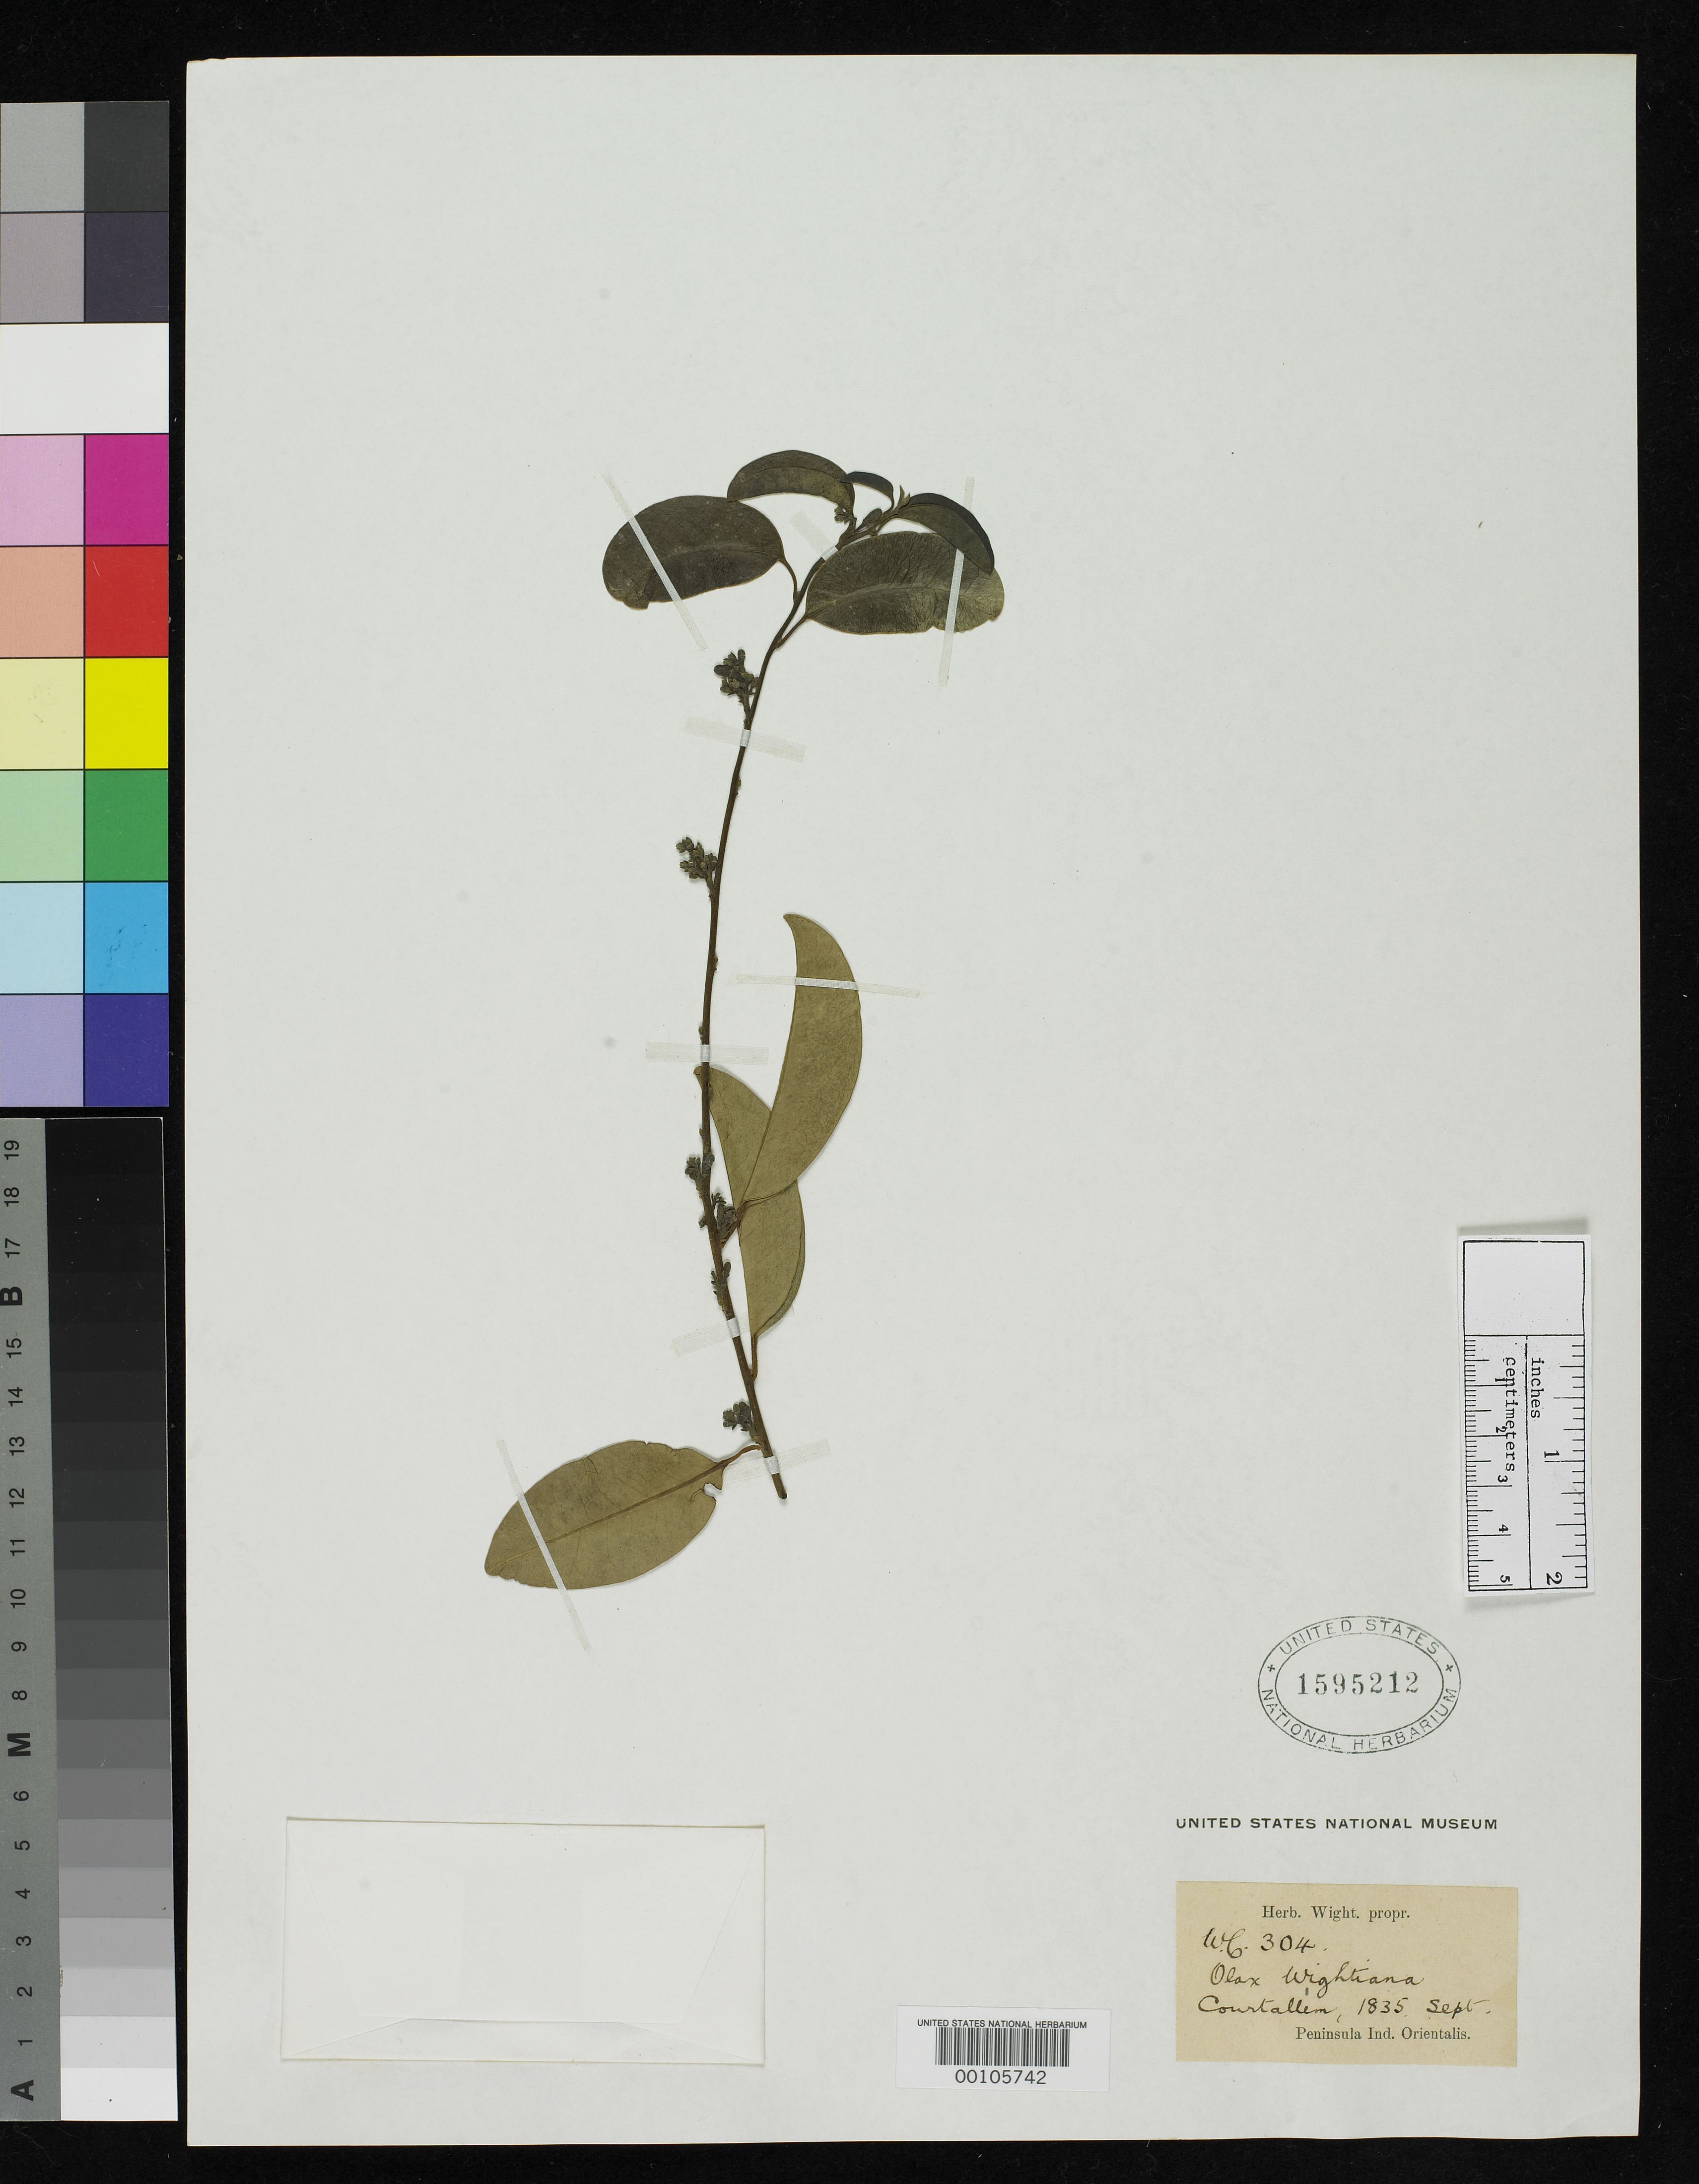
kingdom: Plantae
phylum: Tracheophyta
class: Magnoliopsida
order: Santalales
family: Olacaceae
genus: Olax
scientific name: Olax wightiana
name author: Wight & Arn.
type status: Type Collection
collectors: R. Wight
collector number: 304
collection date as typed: Sep 1835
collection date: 1835-09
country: India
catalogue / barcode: US 1595212